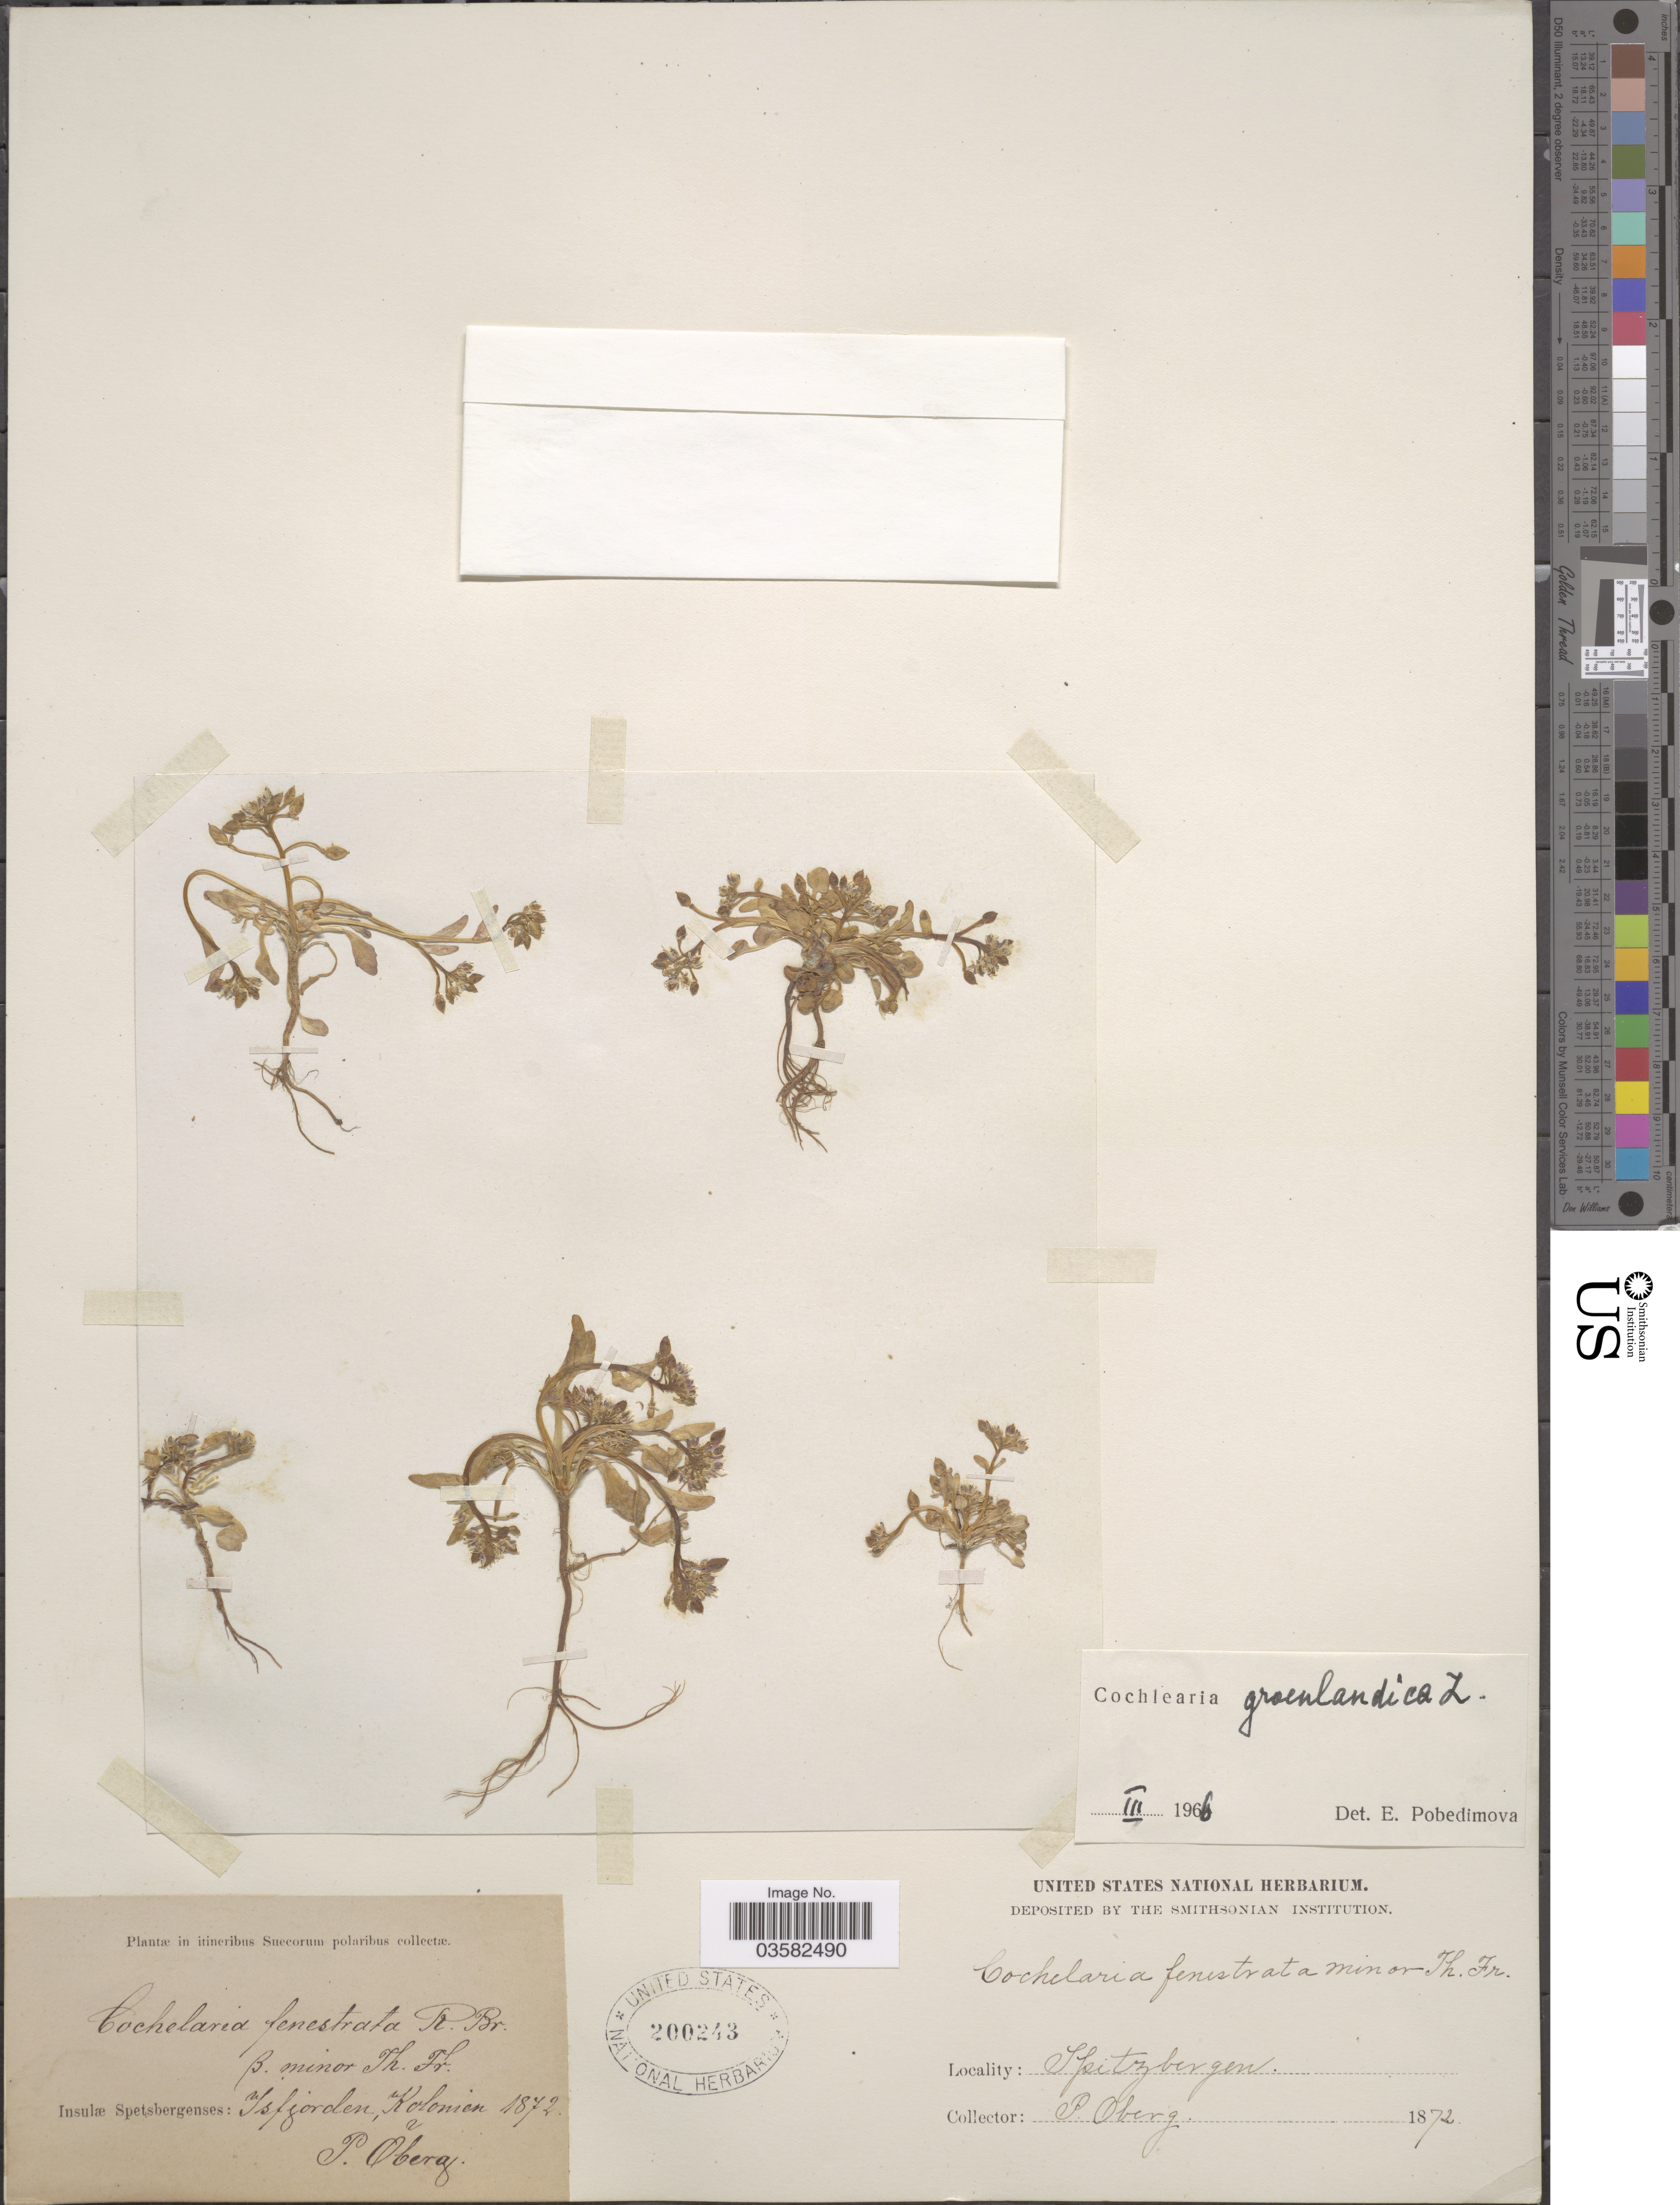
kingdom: Plantae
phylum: Tracheophyta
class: Magnoliopsida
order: Brassicales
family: Brassicaceae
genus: Cochlearia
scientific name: Cochlearia groenlandica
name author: L.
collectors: P. Oberg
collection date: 1872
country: Norway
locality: In itineribus Suecorum polaribus. Insulæ Spetsbergenses: Isfjorden, Kolonien. Spitzbergen.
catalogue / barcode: US 200243